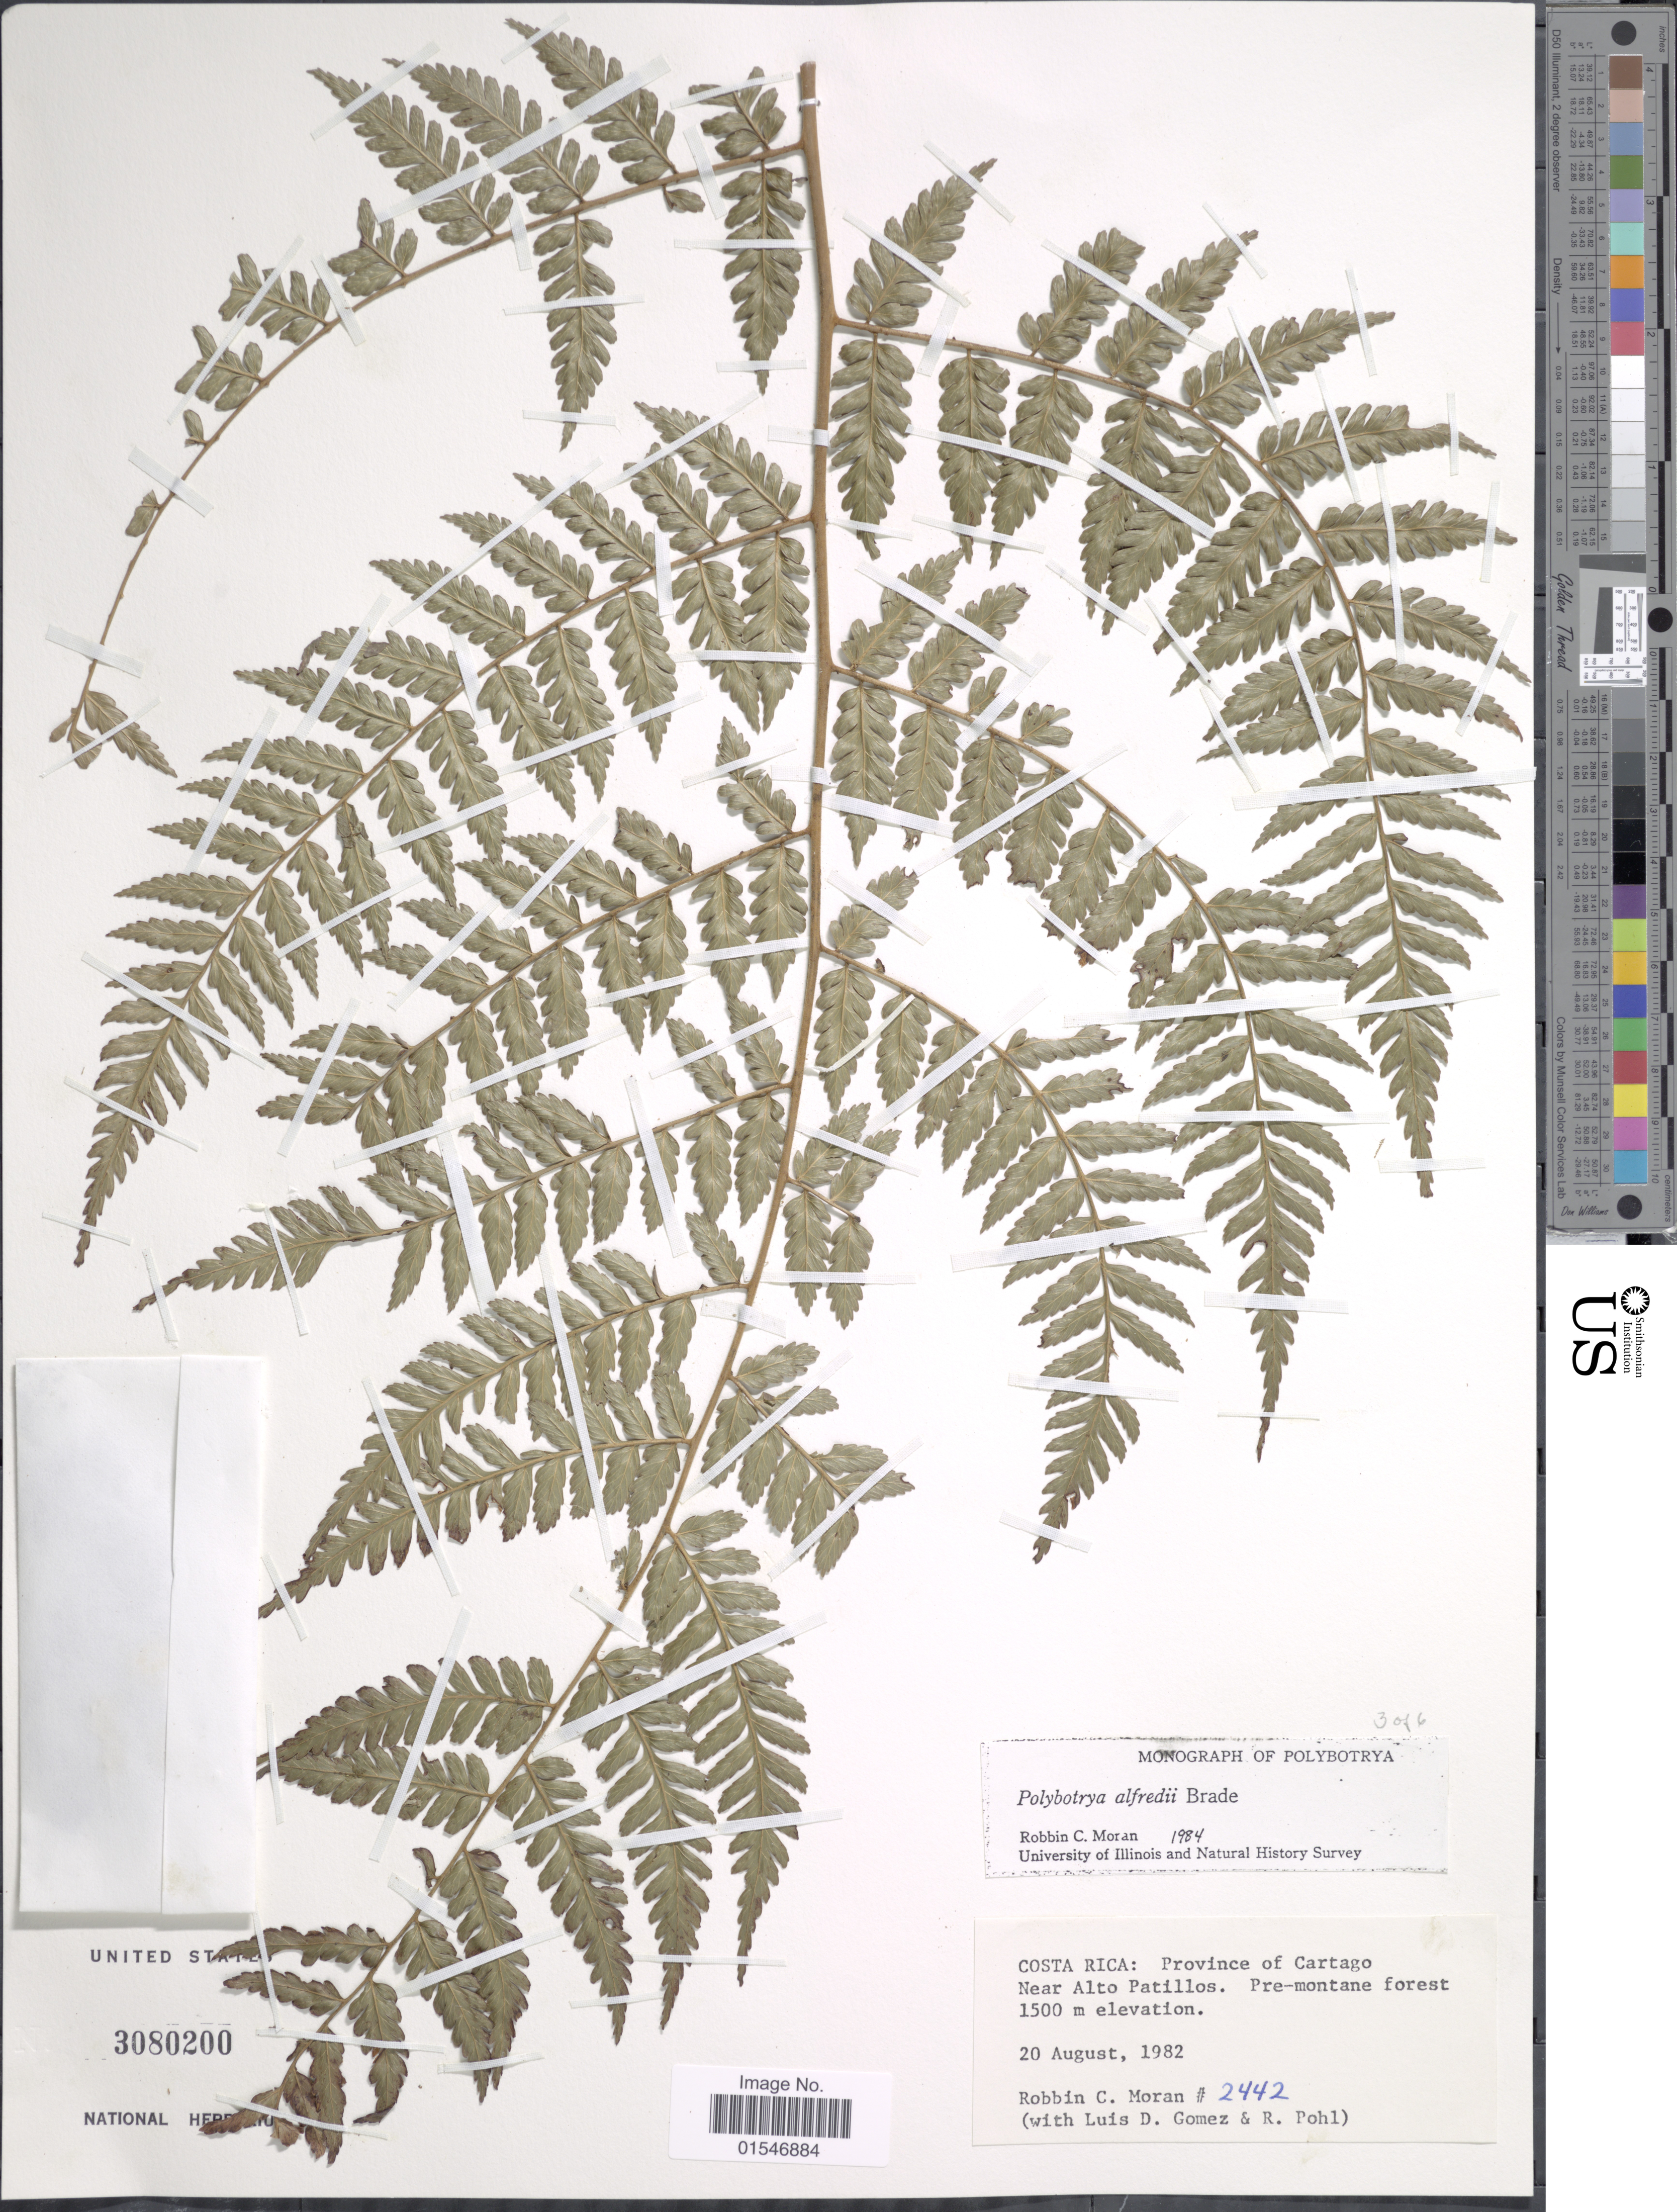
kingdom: Plantae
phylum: Tracheophyta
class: Polypodiopsida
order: Polypodiales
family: Dryopteridaceae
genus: Polybotrya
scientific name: Polybotrya alfredii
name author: Brade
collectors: R. C. Moran, L. D. Gómez & R. W. Pohl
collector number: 2442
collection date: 1982-08-20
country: Costa Rica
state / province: Cartago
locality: Costa Rica: Province of Cartago, Near Alto Patillos.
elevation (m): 1500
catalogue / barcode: US 3080200